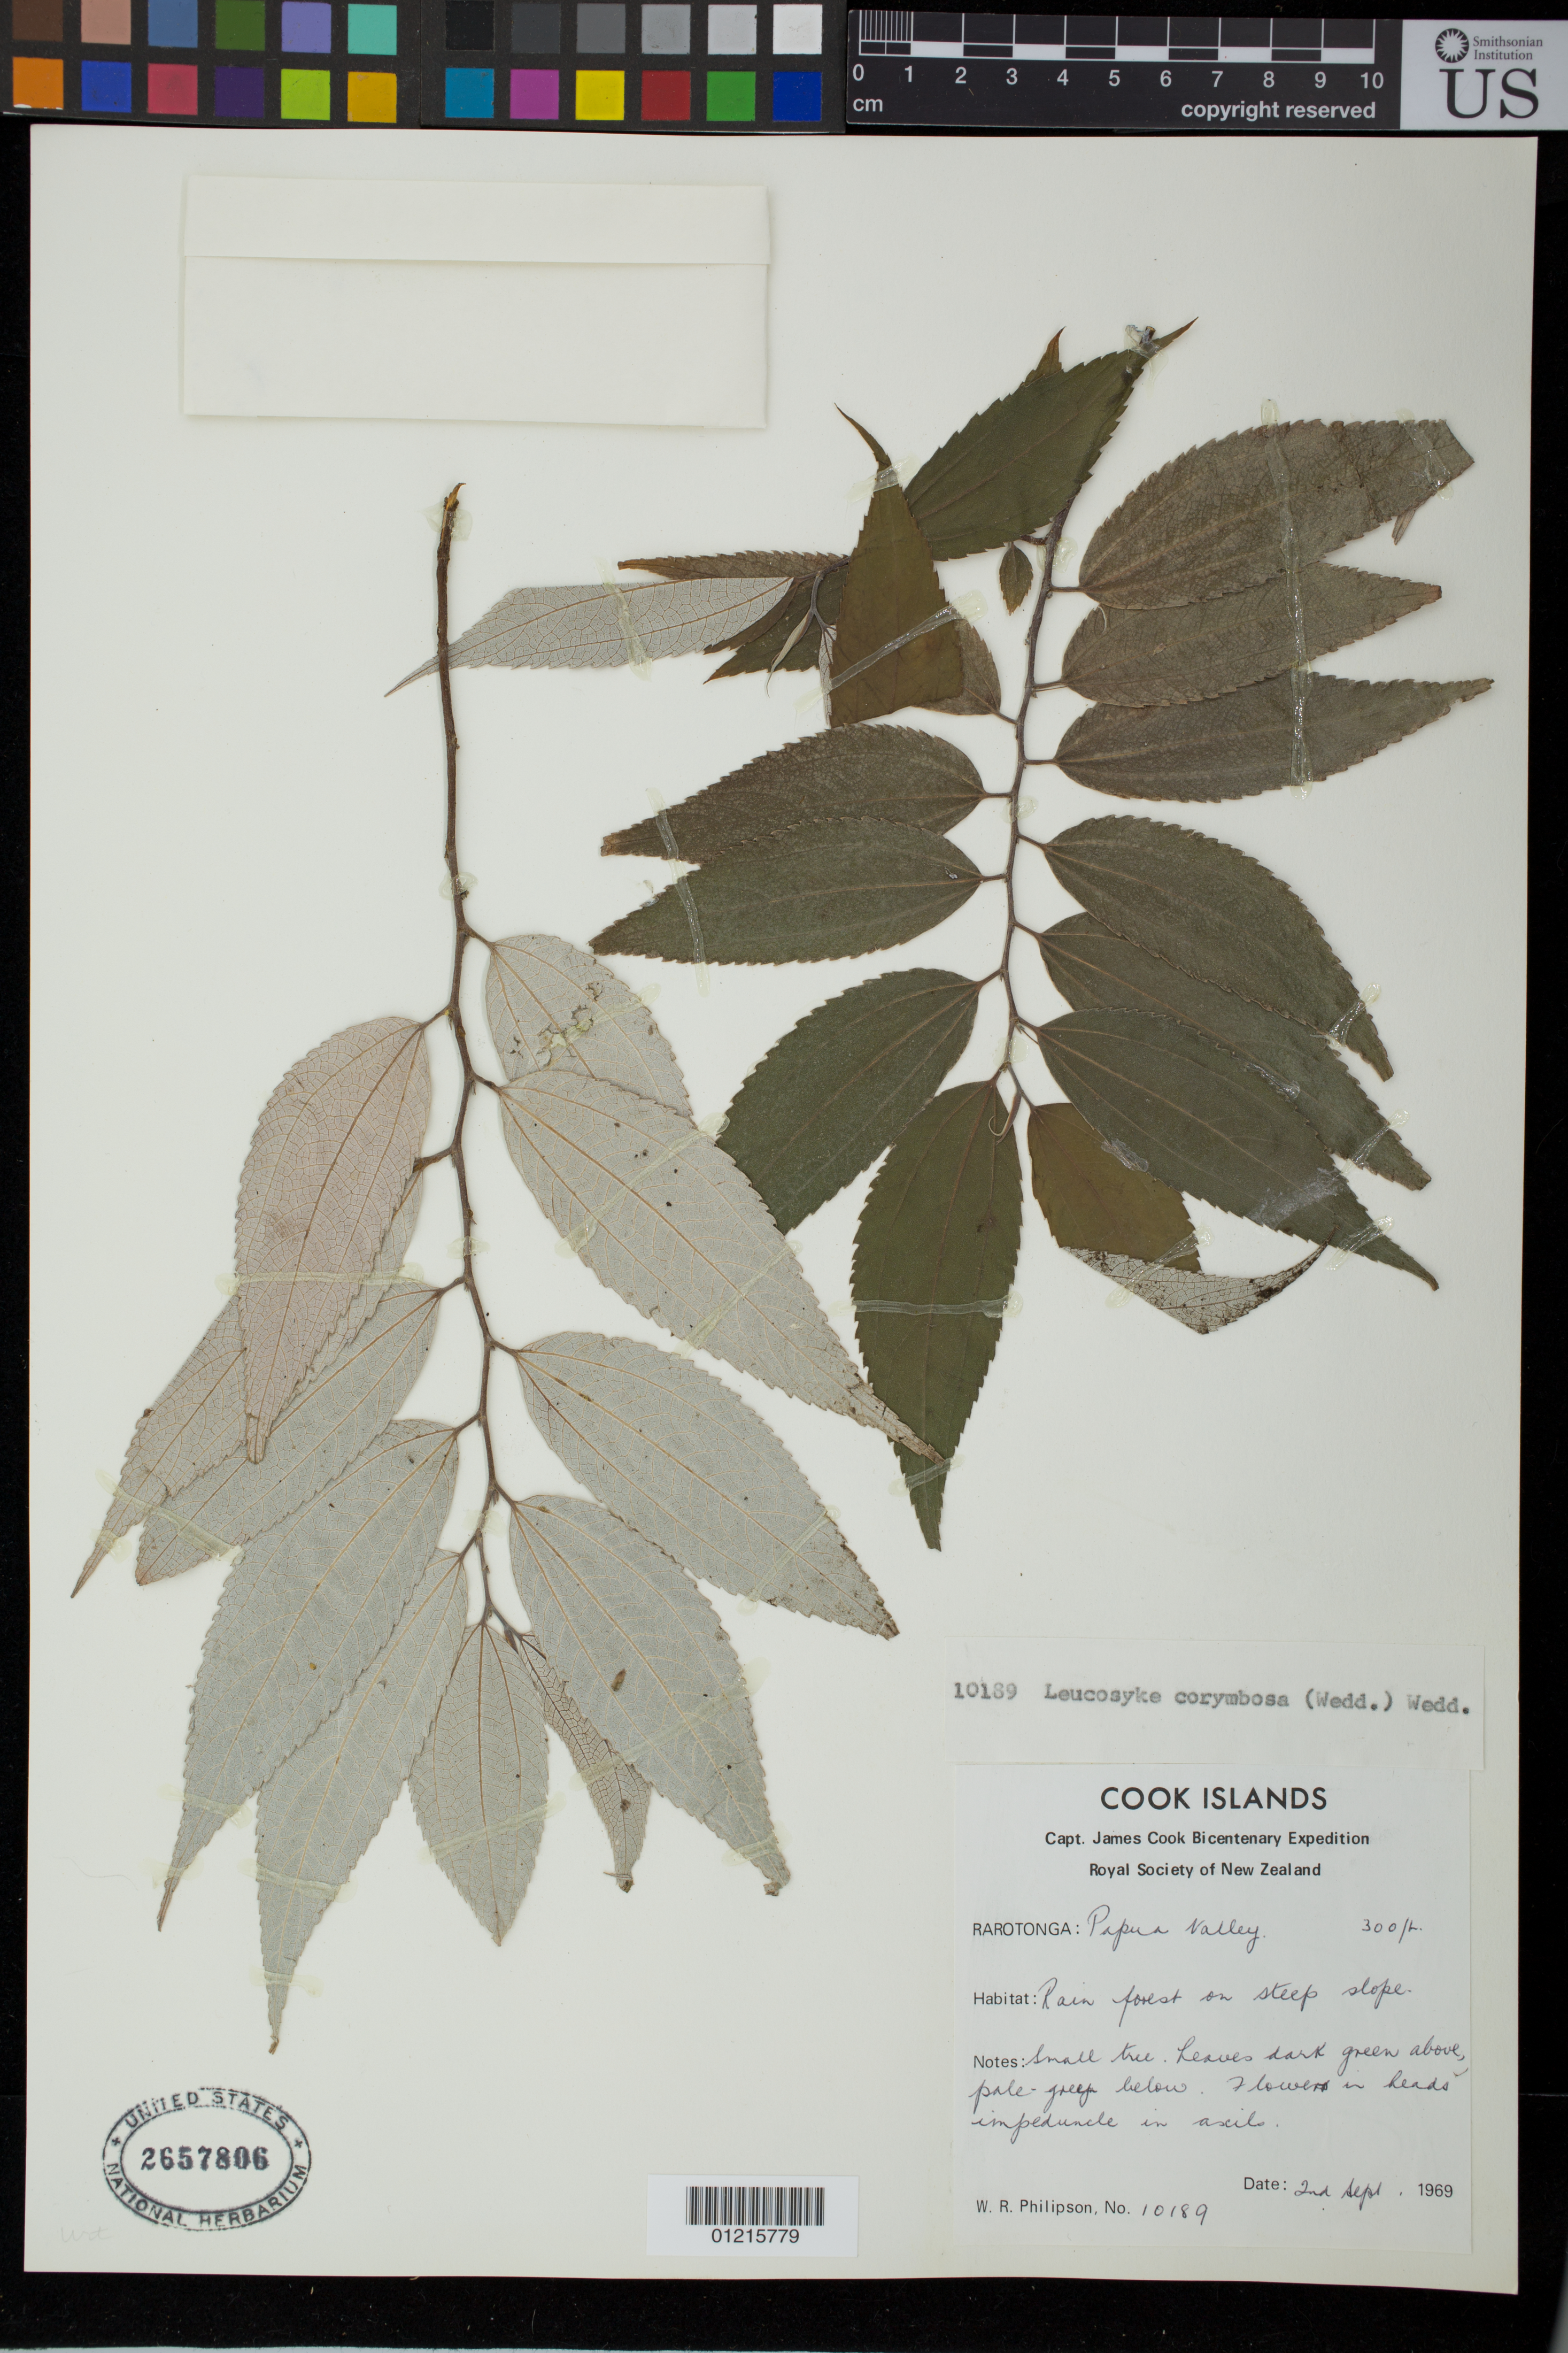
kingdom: Plantae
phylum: Tracheophyta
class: Magnoliopsida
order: Rosales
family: Urticaceae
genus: Leucosyke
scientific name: Leucosyke corymbulosa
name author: (Wedd.) Wedd.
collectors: W. R. Philipson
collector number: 10189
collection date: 1969-09-02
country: Cook Islands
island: Rarotonga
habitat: Rain forest on steep slope.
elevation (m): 91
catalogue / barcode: US 2657806